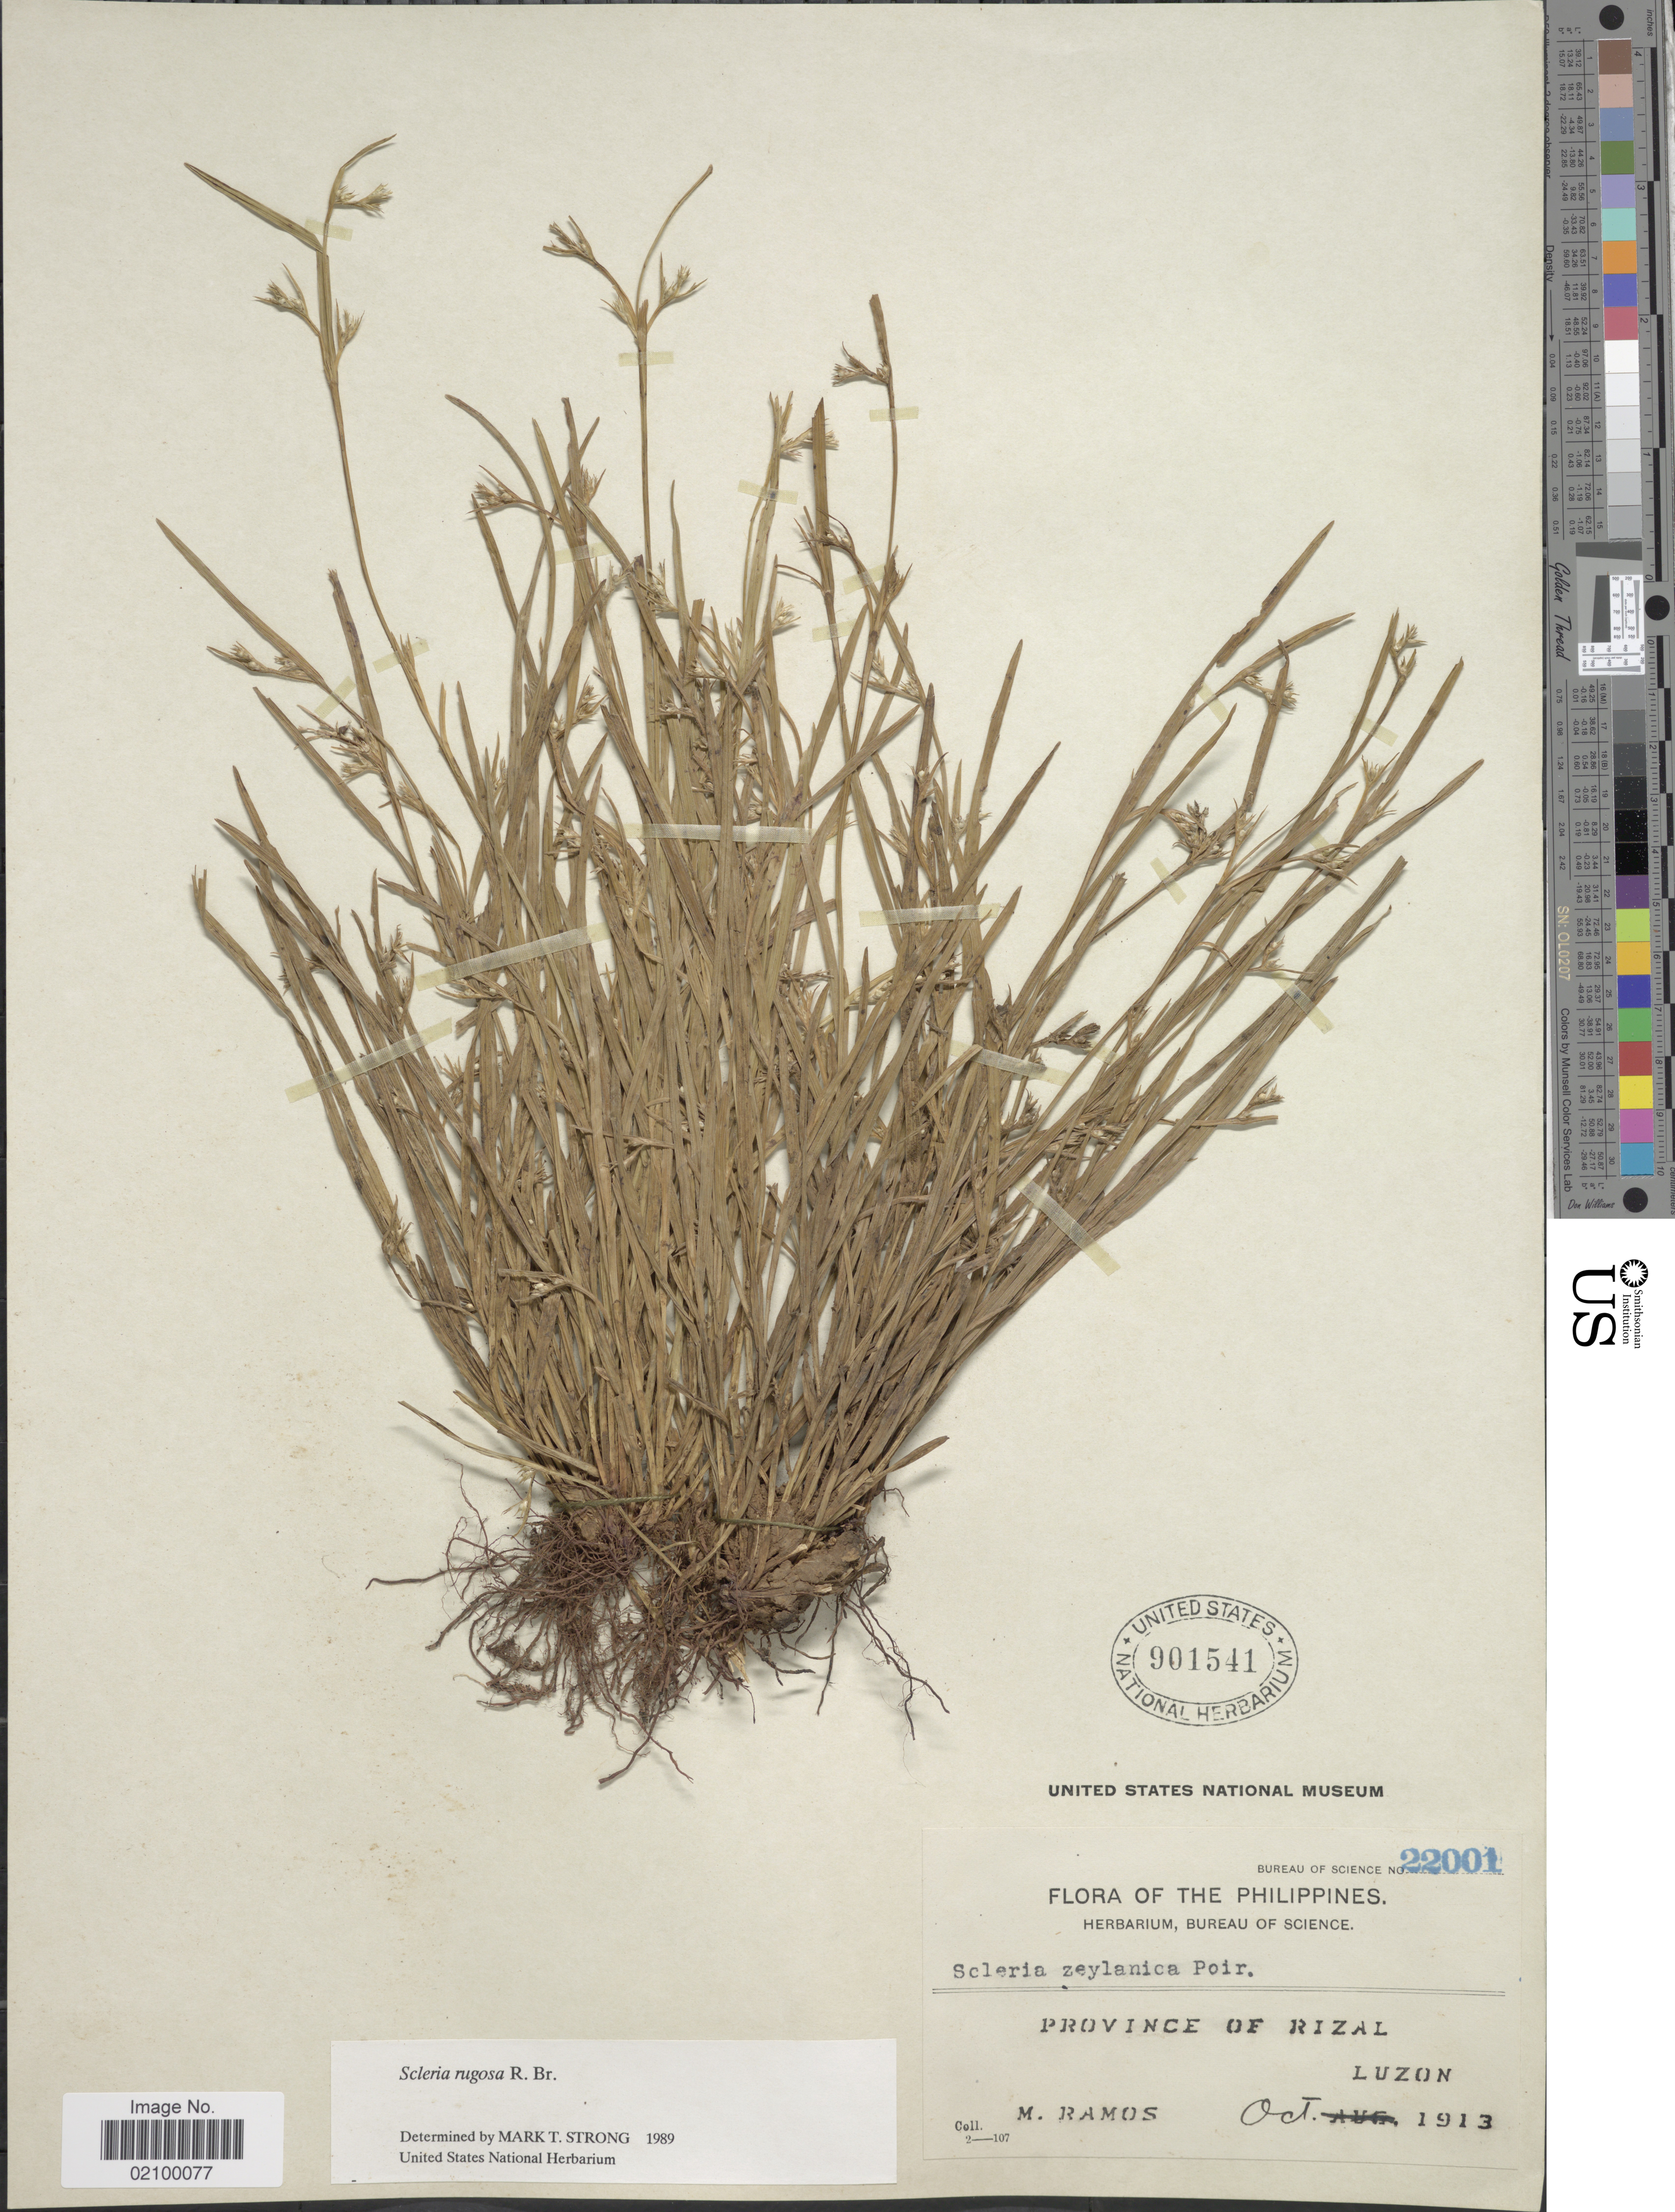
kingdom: Plantae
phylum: Tracheophyta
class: Liliopsida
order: Poales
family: Cyperaceae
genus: Scleria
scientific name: Scleria rugosa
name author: R. Br.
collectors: M. Ramos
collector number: Bureau of Science 22001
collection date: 1913-10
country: Philippines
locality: Province of Rizal, Luzon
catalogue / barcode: US 901541